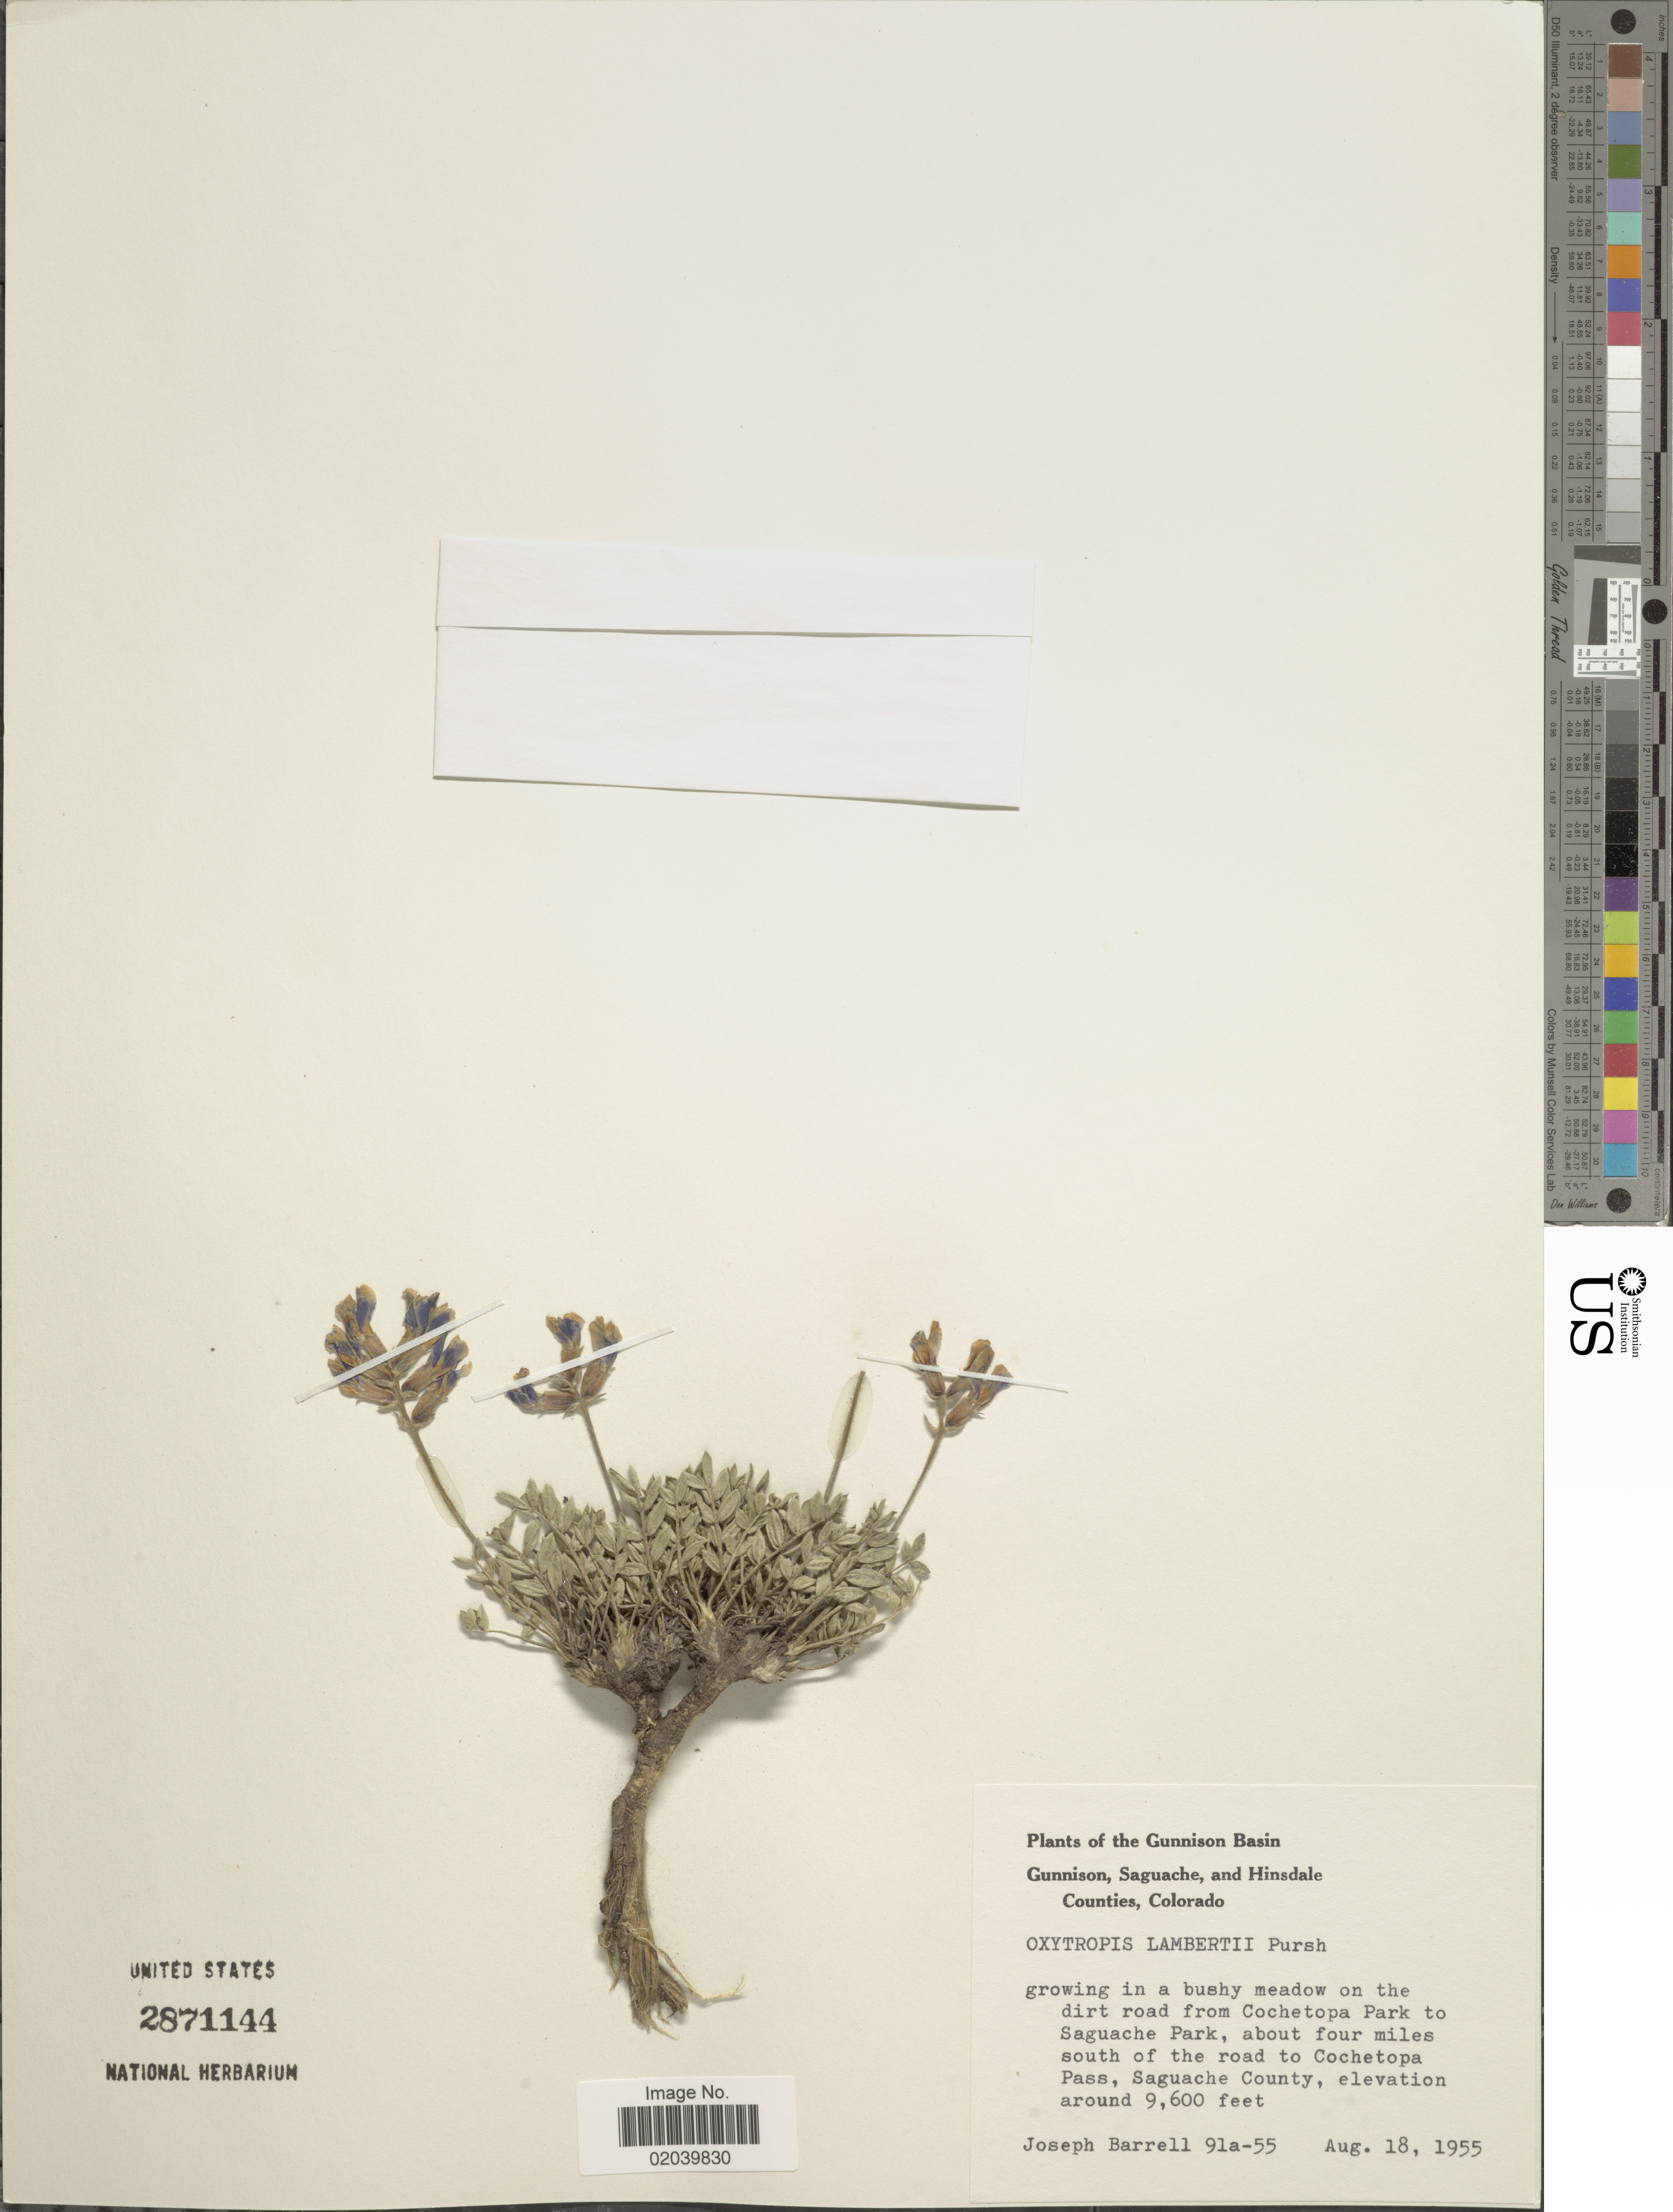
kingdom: Plantae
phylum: Tracheophyta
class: Magnoliopsida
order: Fabales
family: Fabaceae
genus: Oxytropis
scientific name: Oxytropis lambertii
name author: Pursh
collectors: J. Barrell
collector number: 91a-55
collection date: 1955-08-18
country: United States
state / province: Colorado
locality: Gunnison Basin. Gunnison, Saguache, and Hinsdale Counties, Colorado. Growing in a bushy meadow on the dirt road from Cochetopa Park to Saguache Park, about four miles south of the road to Cochetopa Pass, Saguache County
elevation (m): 2926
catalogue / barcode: US 2871144